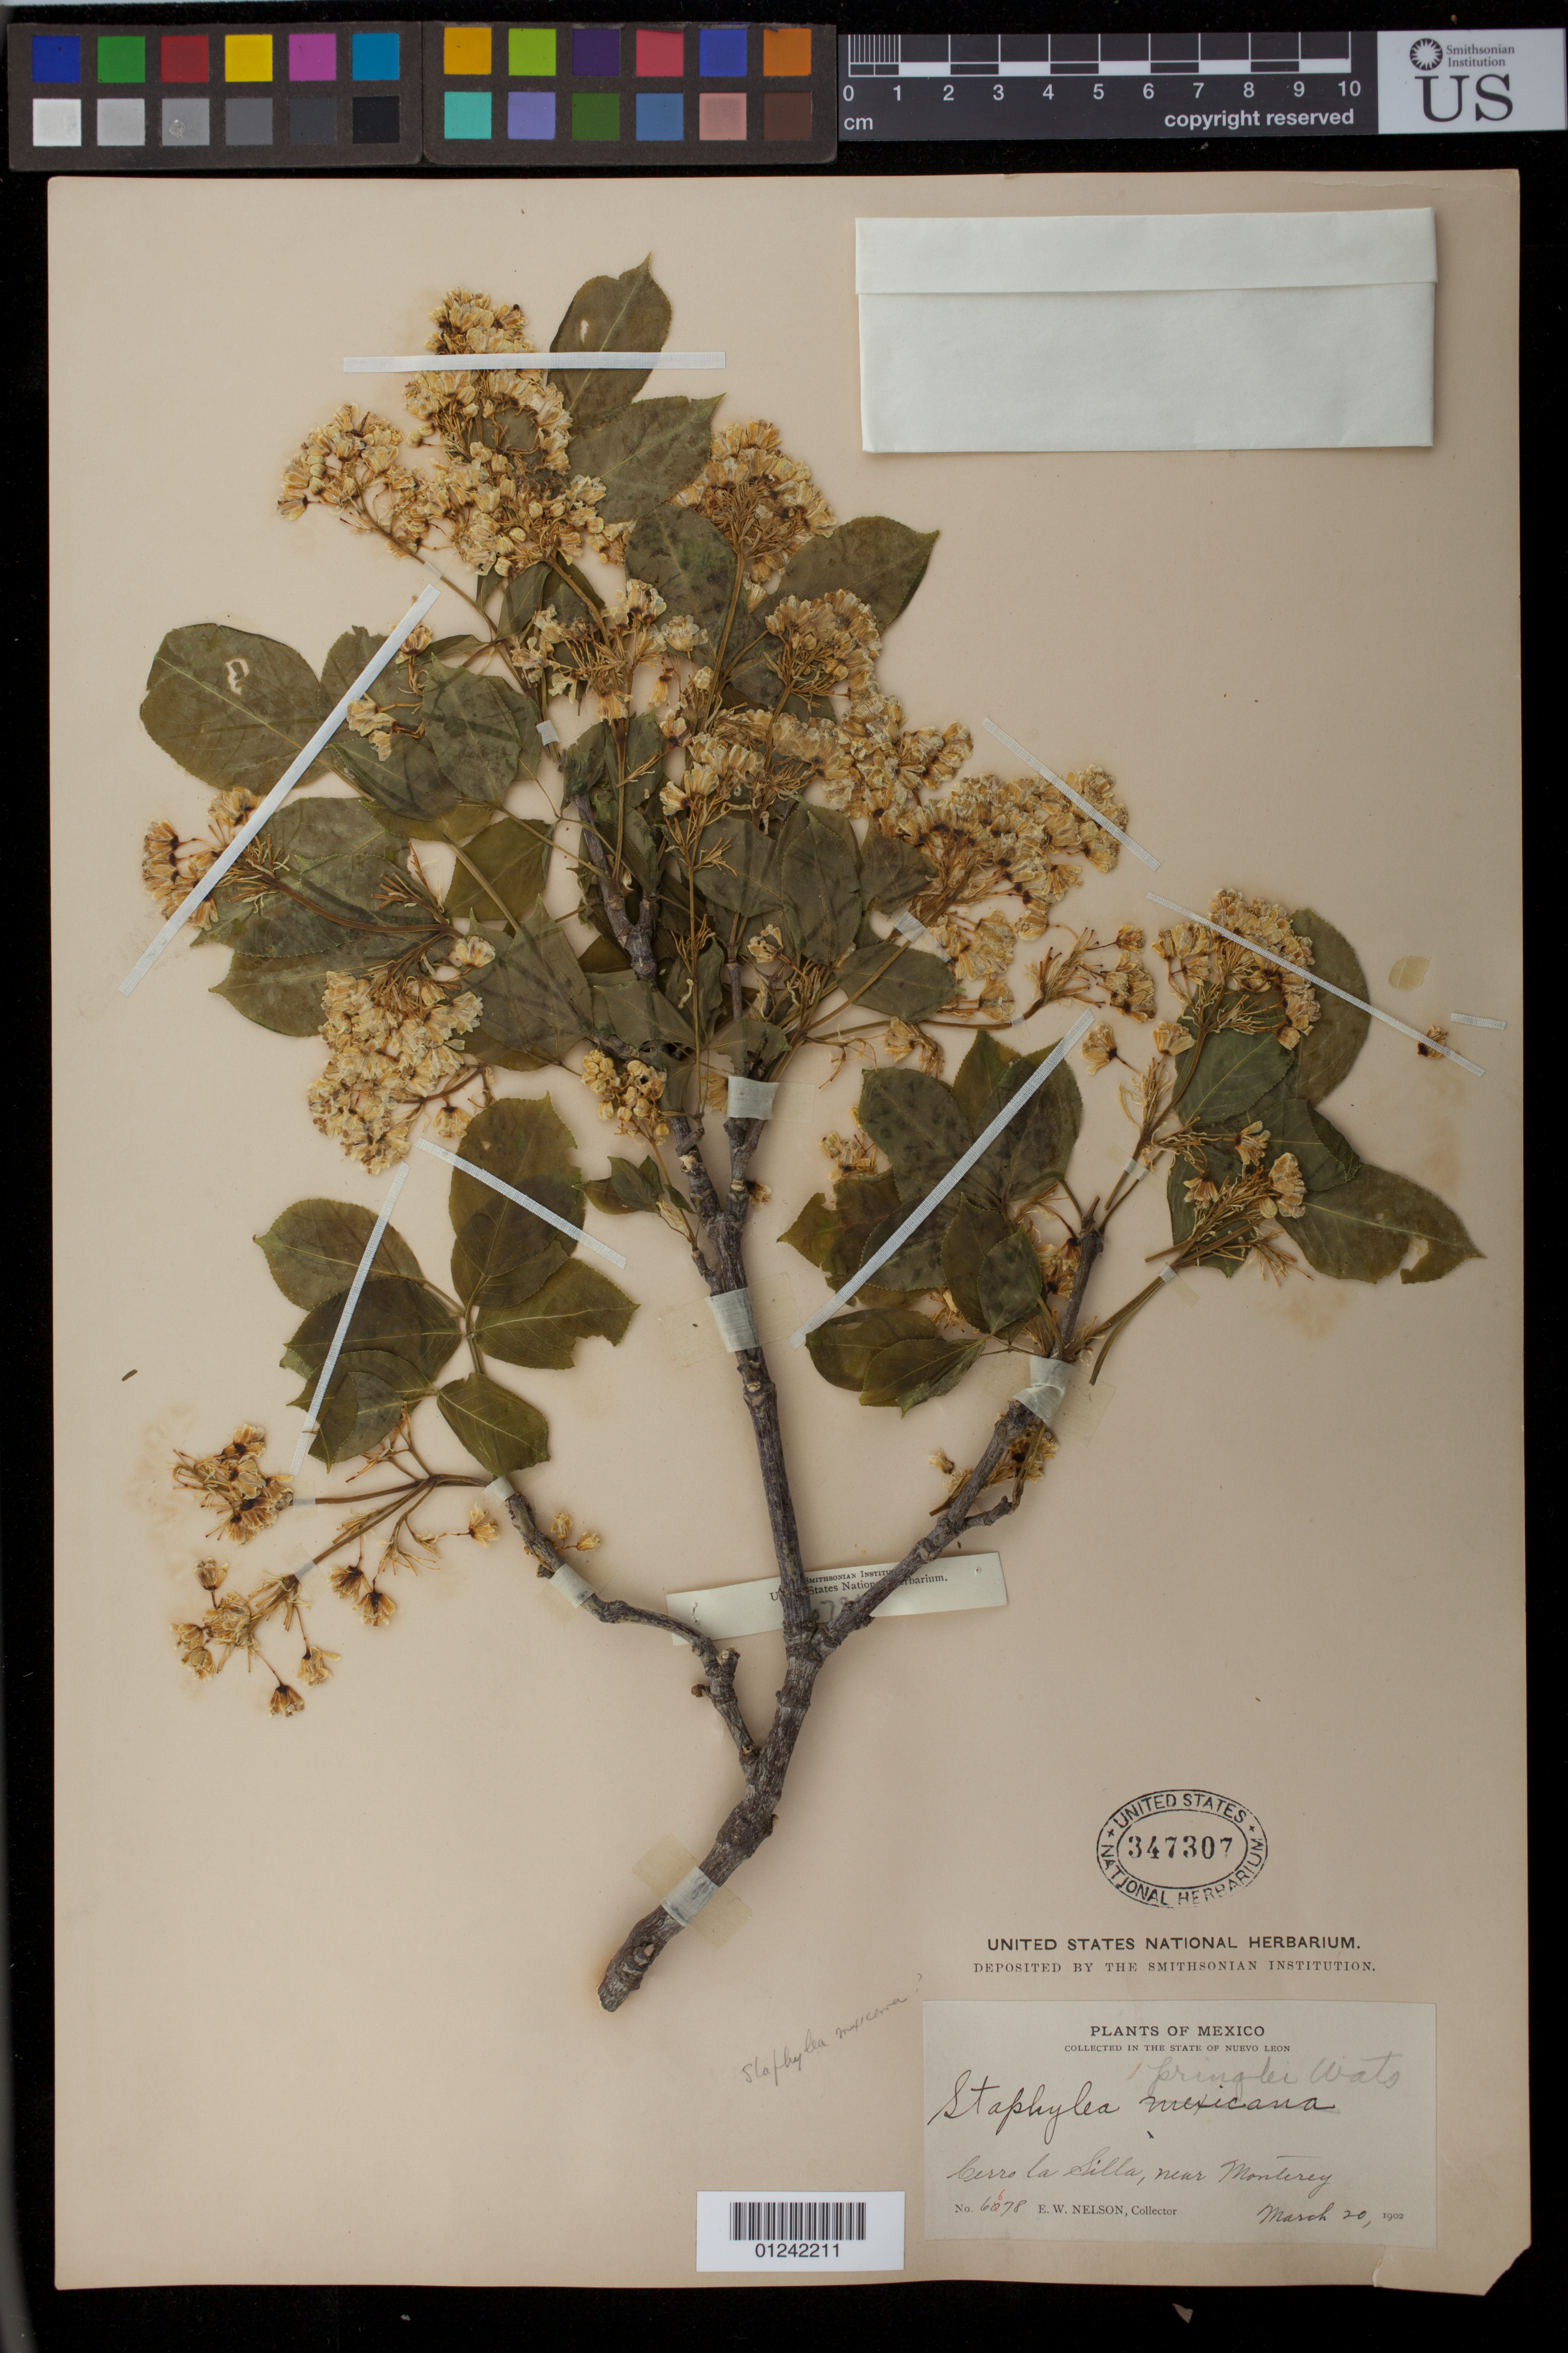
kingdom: Plantae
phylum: Tracheophyta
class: Magnoliopsida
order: Crossosomatales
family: Staphyleaceae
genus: Staphylea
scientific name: Staphylea pringlei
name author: S. Watson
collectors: E. W. Nelson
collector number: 6678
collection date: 1902-10-20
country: Mexico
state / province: Nuevo León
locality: Cerro la Silla, near Monterey.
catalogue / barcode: US 347307